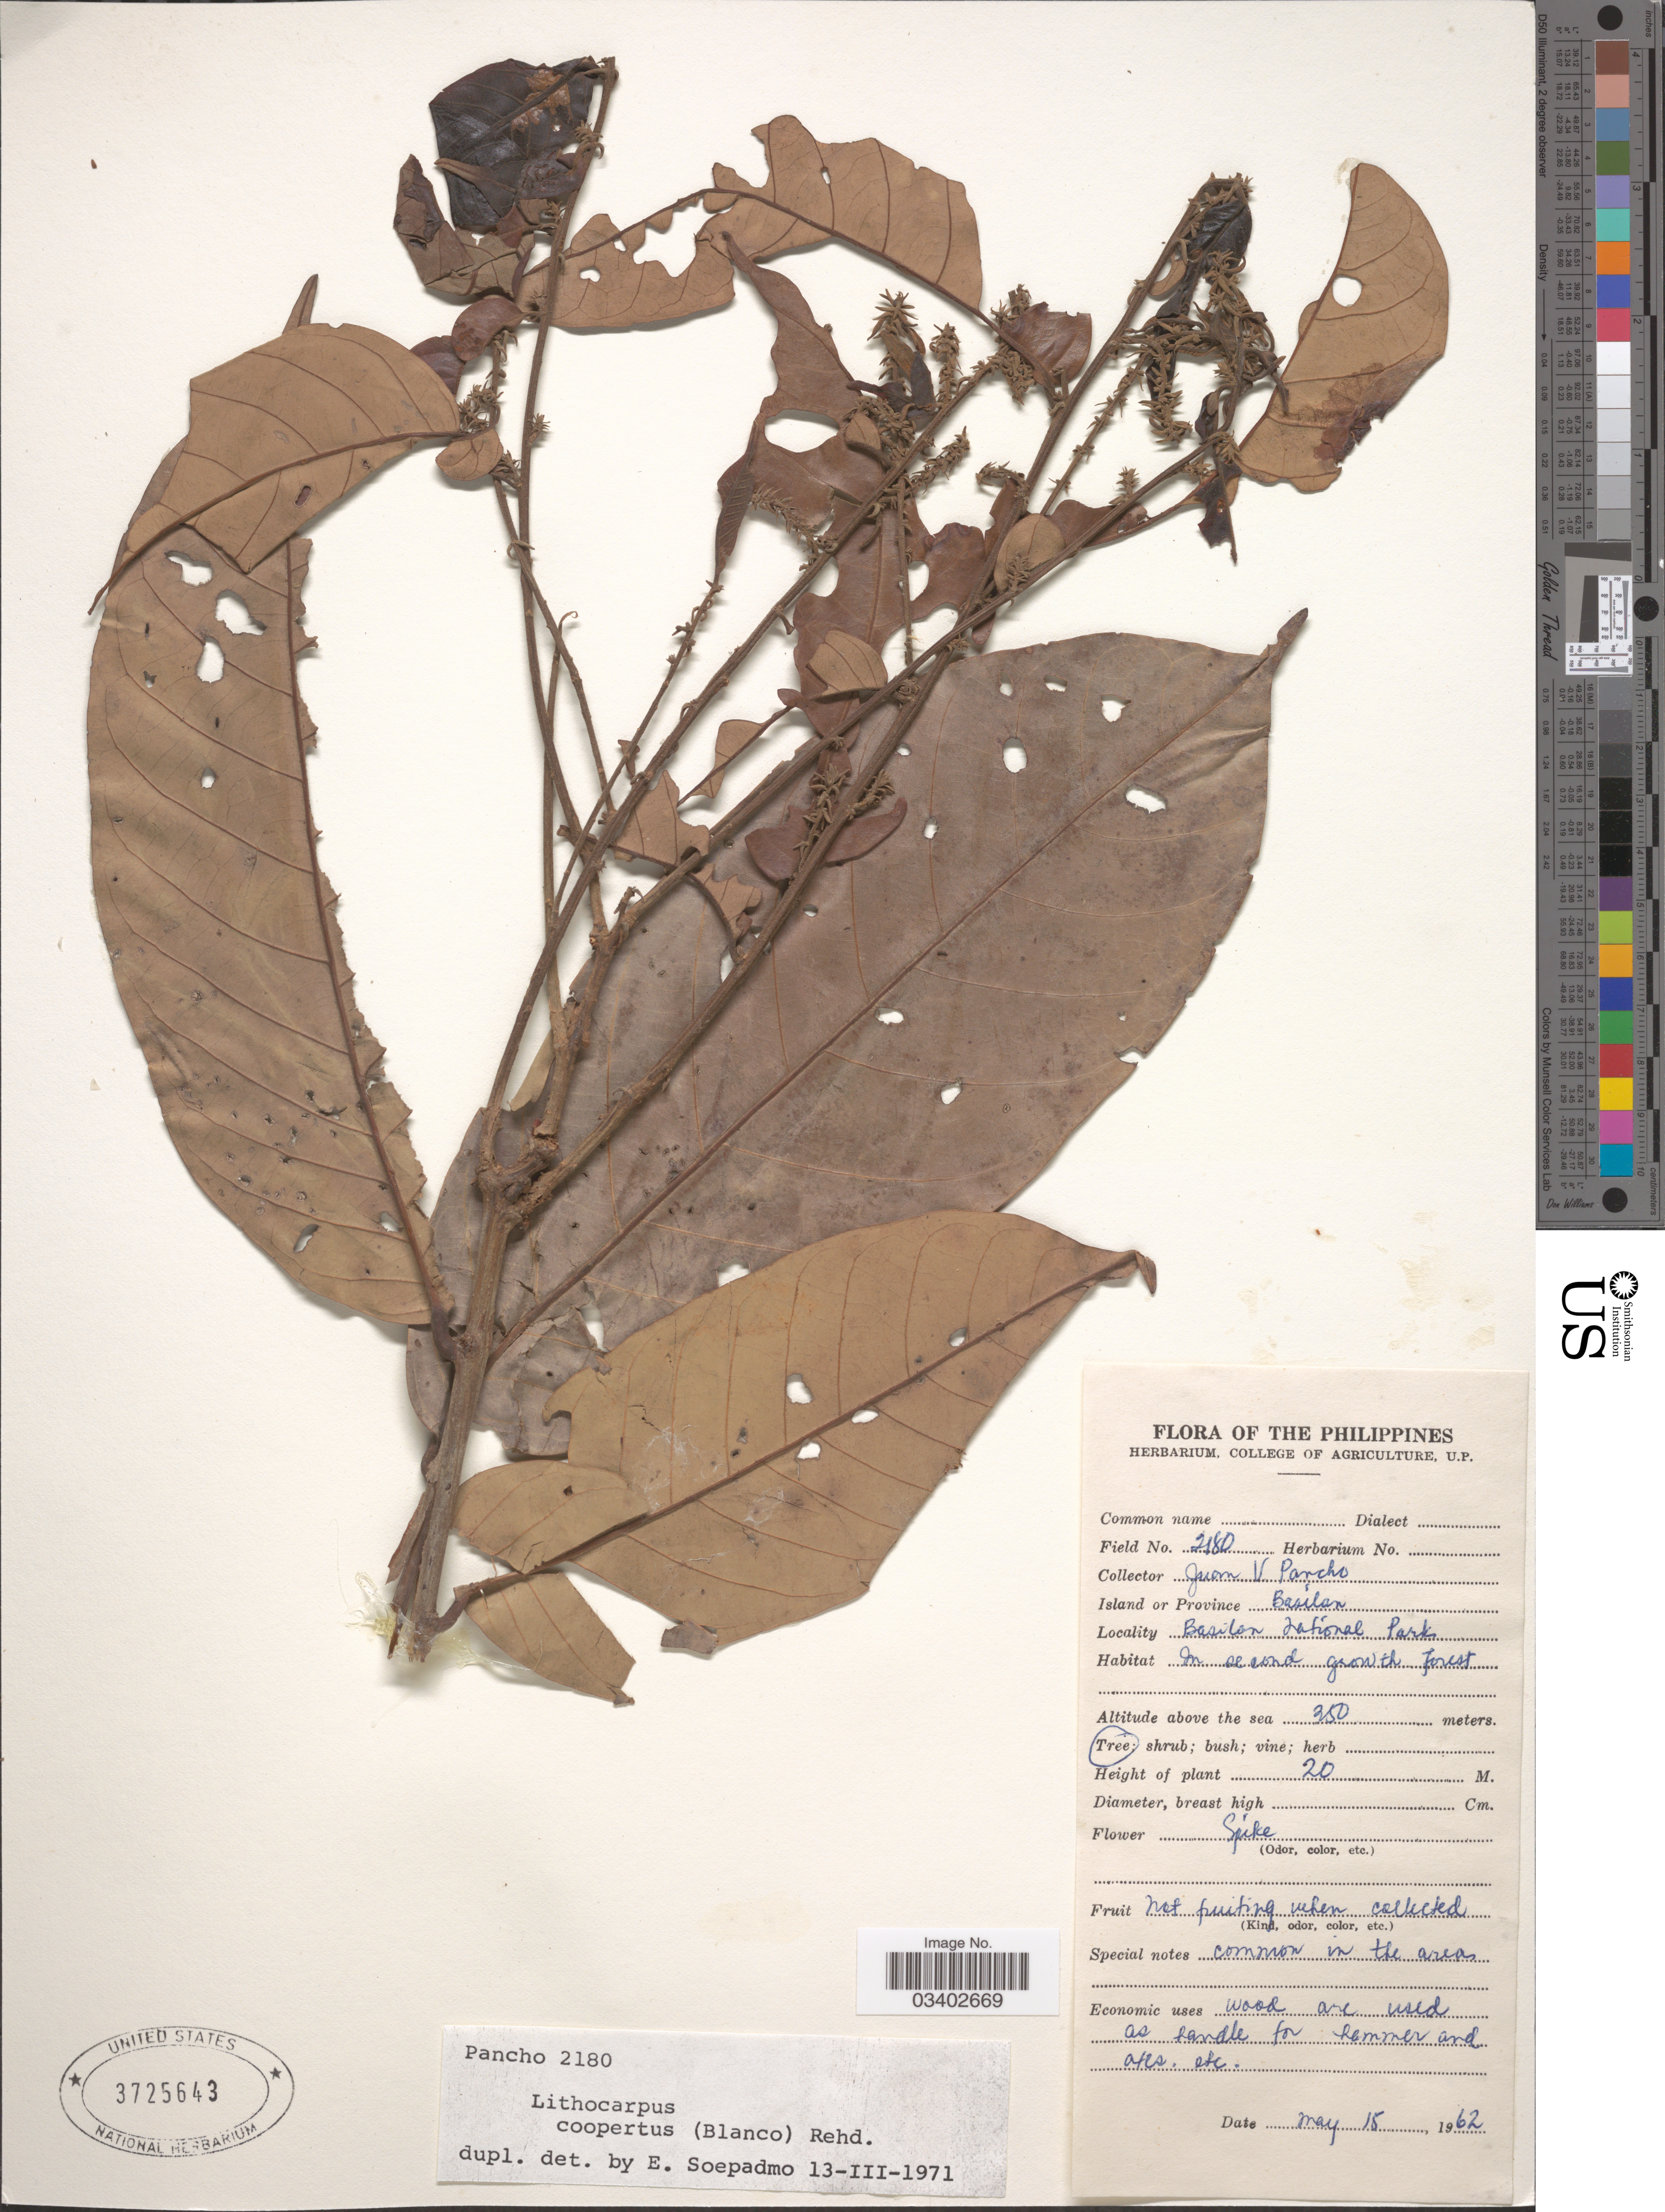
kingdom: Plantae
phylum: Tracheophyta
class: Magnoliopsida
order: Fagales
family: Fagaceae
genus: Lithocarpus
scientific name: Lithocarpus coopertus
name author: (Blanco) Rehder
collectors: J. Pancho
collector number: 2180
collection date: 1962-05-15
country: Philippines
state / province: Muslim Mindanao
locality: Island or Province Basilan. Basilan National Park.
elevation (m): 350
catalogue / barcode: US 3725643